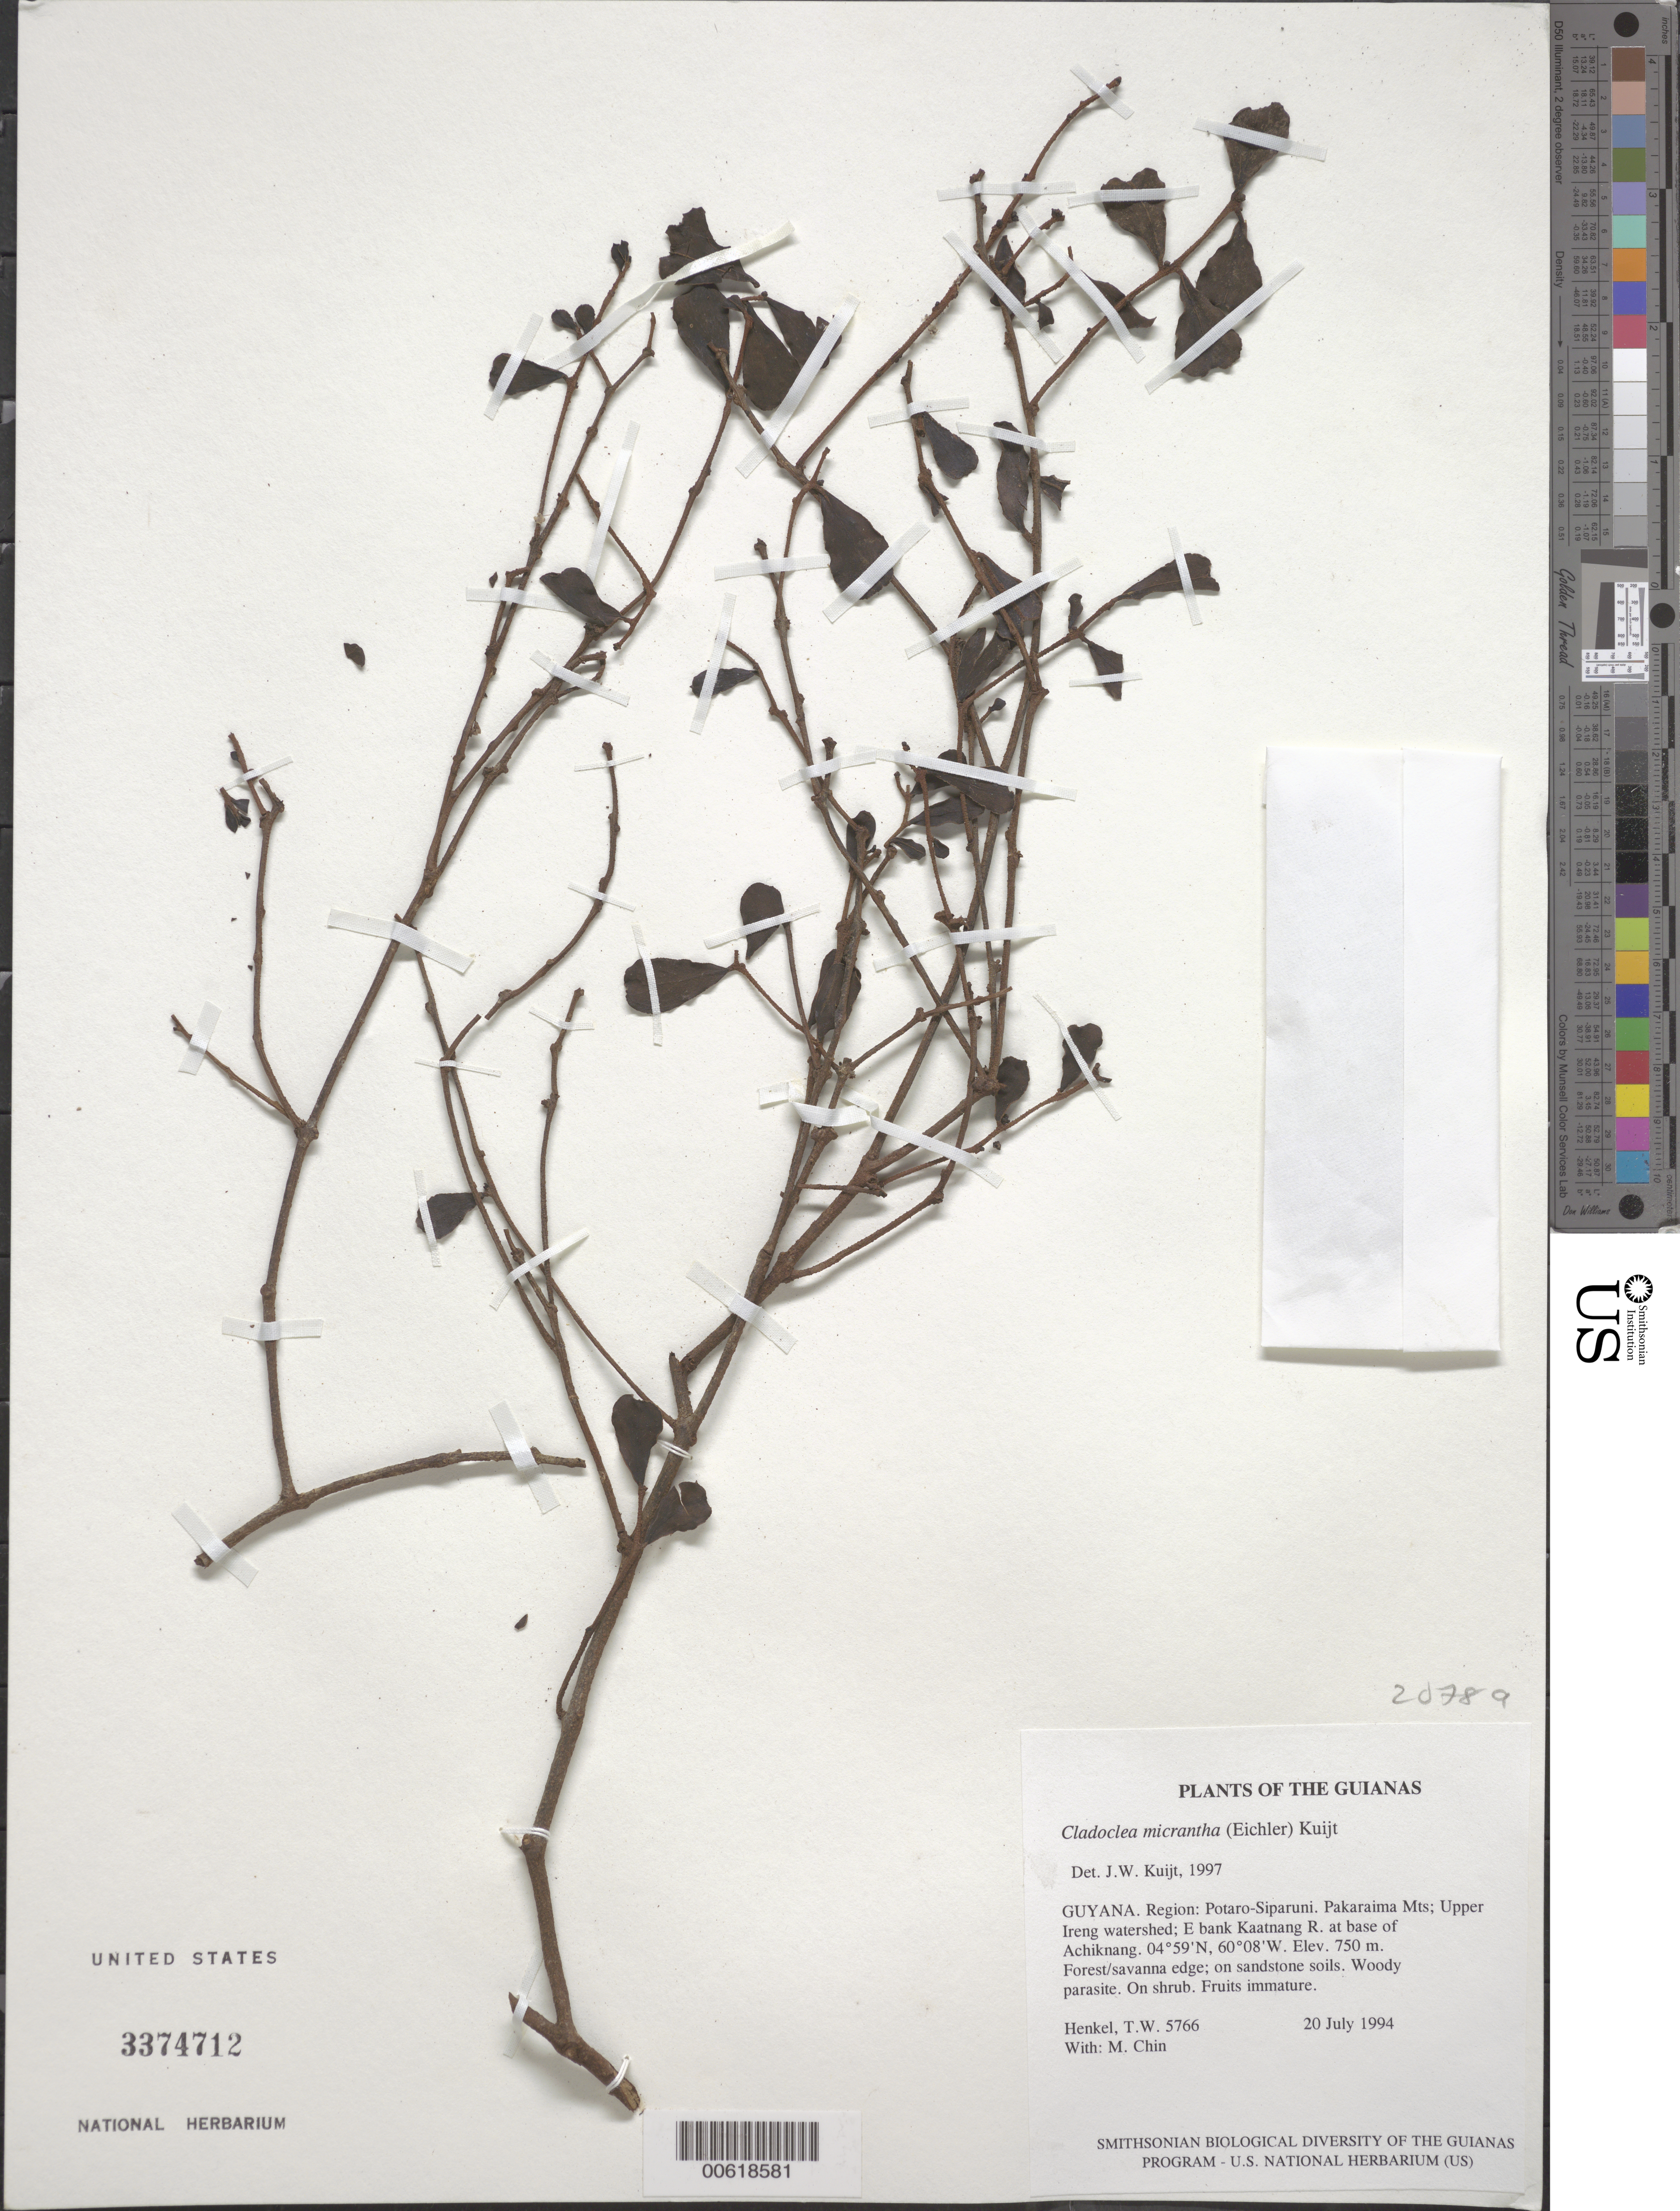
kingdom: Plantae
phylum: Tracheophyta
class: Magnoliopsida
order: Santalales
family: Loranthaceae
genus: Cladocolea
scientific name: Cladocolea micrantha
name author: (Eichler) Kuijt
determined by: Kuijt, Job, (CANADA)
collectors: T. Henkel & M. Chin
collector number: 5766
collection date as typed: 20 July 1994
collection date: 1994-07-20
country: Guyana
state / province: Potaro-Siparuni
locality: Pakaraima Mts; Upper Ireng watershed; E bank Kaatnang R. at base of Achiknang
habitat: Forest/savanna edge; on sandstone soils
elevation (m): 750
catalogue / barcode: US 3374712